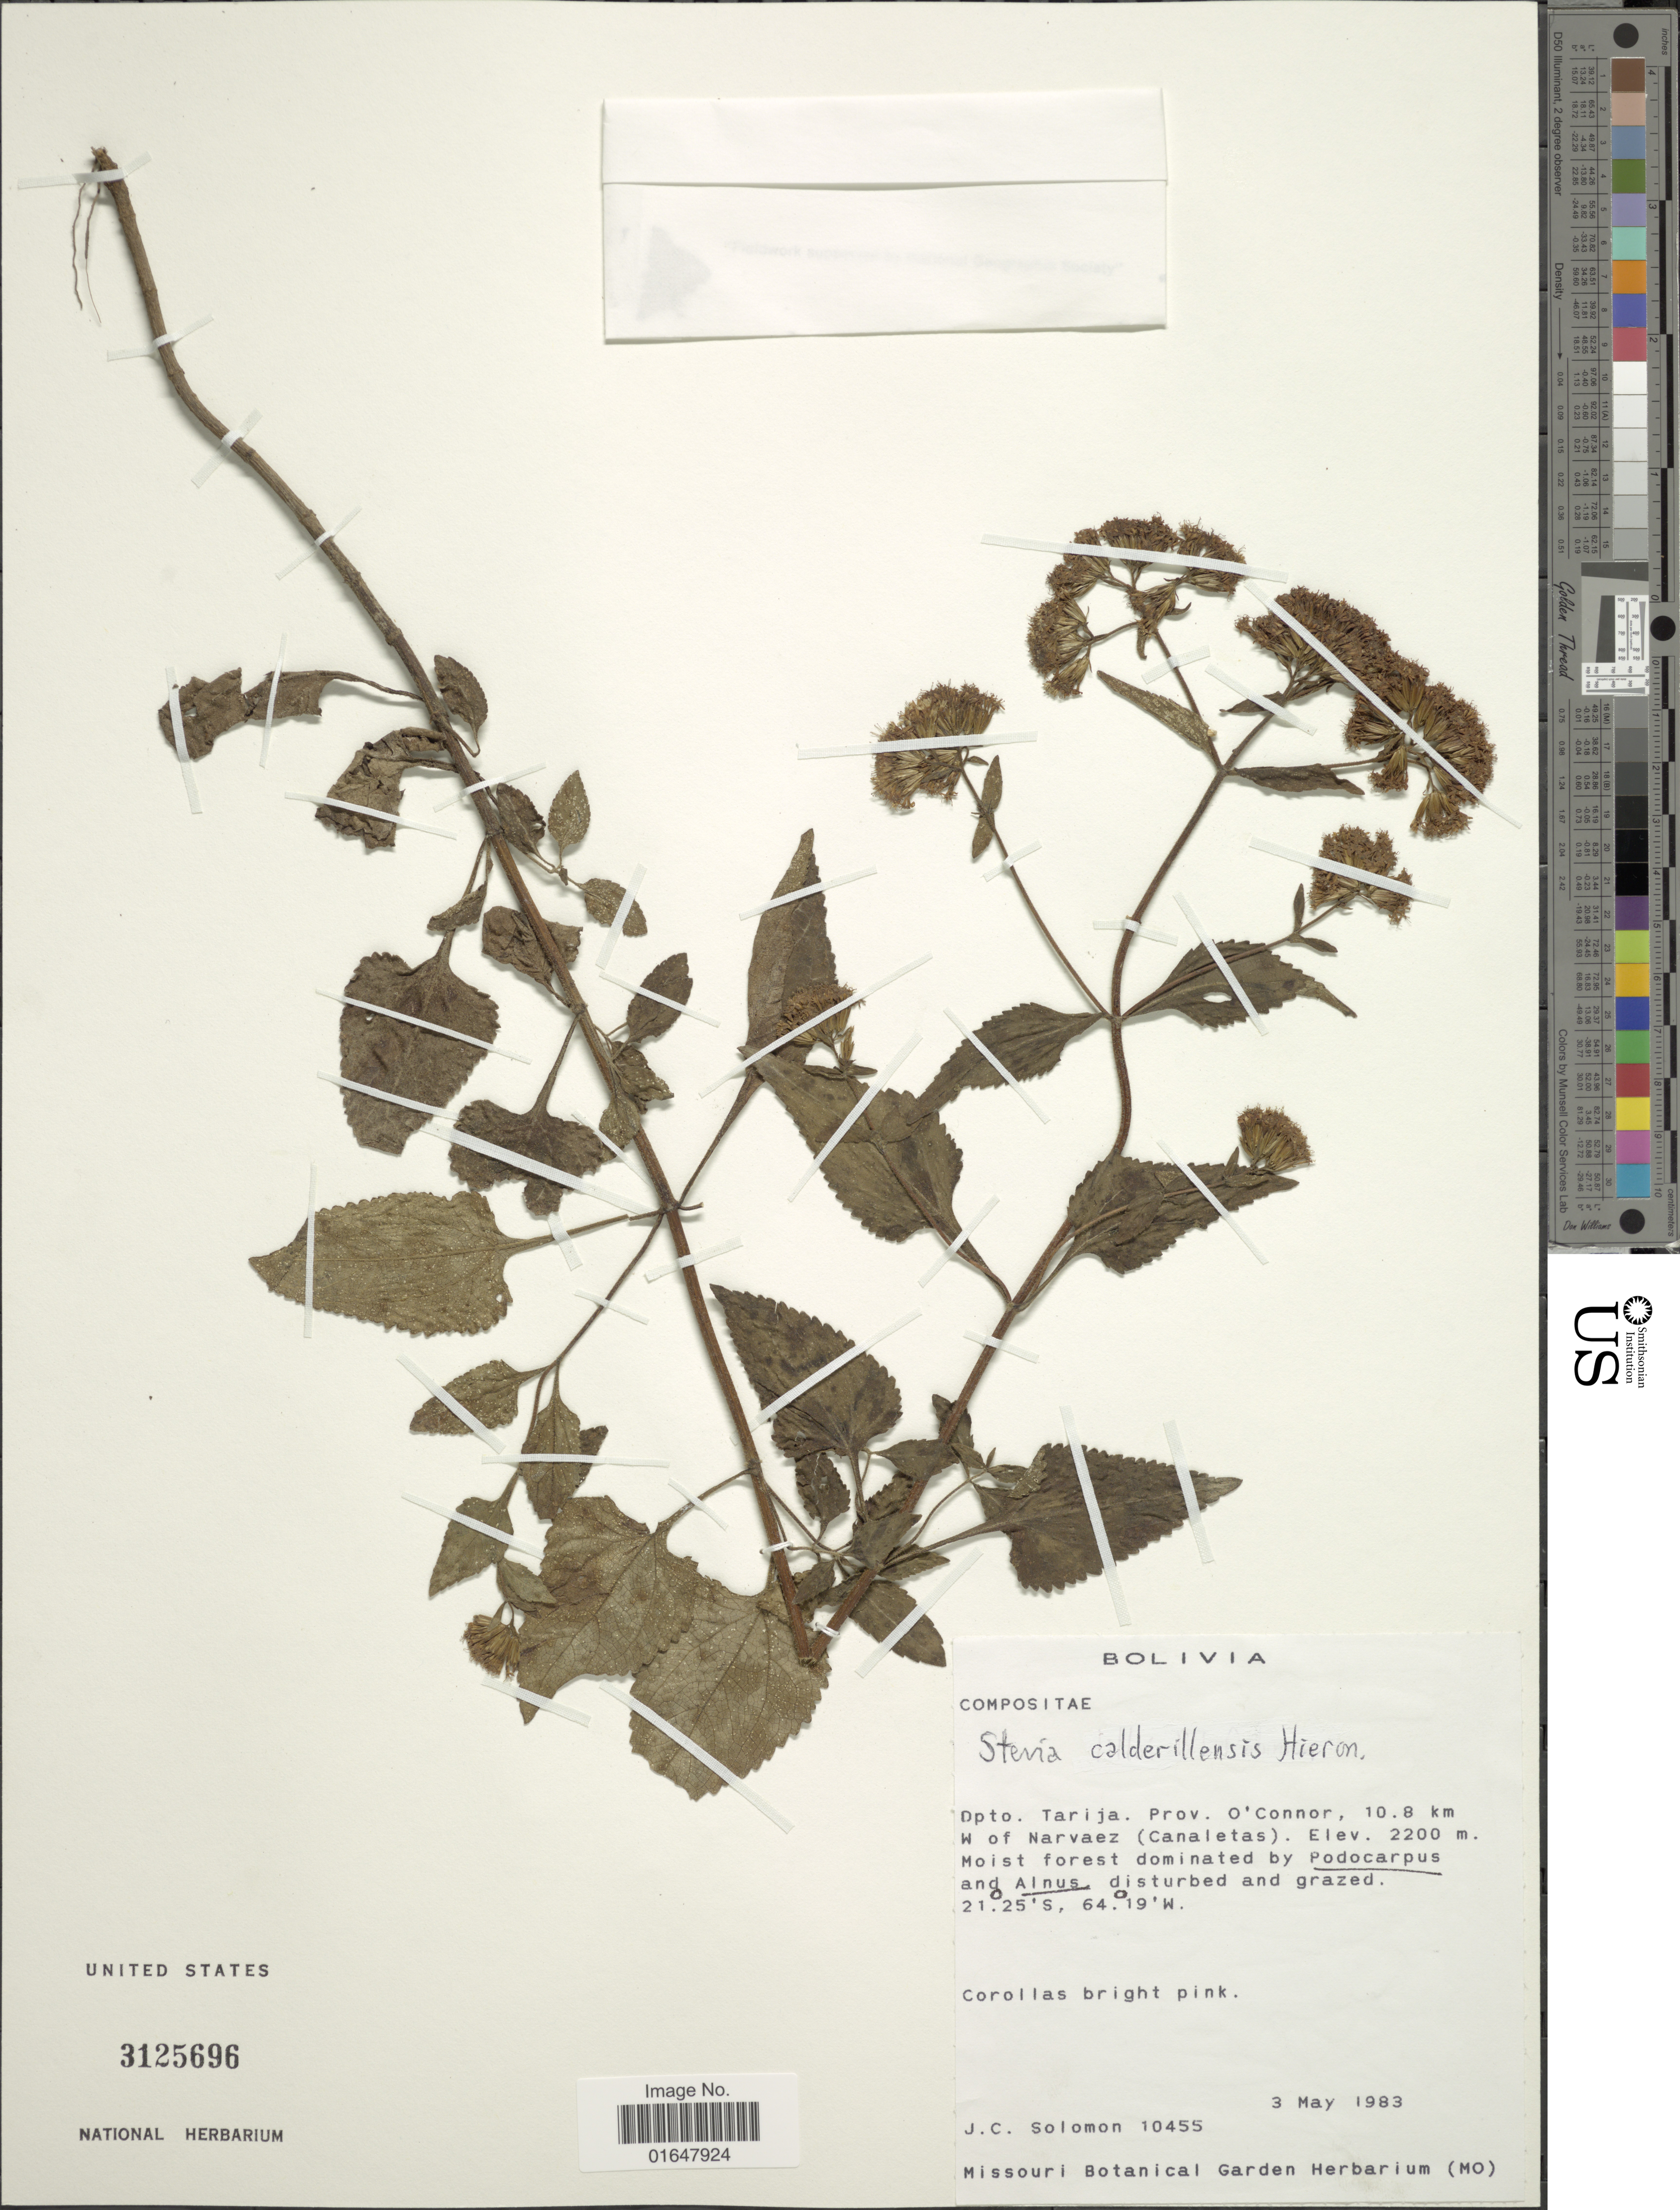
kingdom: Plantae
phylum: Tracheophyta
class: Magnoliopsida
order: Asterales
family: Asteraceae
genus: Stevia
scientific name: Stevia calderillensis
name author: Hieron. in Urb.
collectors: J. C. Solomon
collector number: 10455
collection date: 1983-05-03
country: Bolivia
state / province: Tarija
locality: Prov. O. Connor, 10.8 km W of Narvaez (Canaletas)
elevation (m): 2200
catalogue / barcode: US 3125696